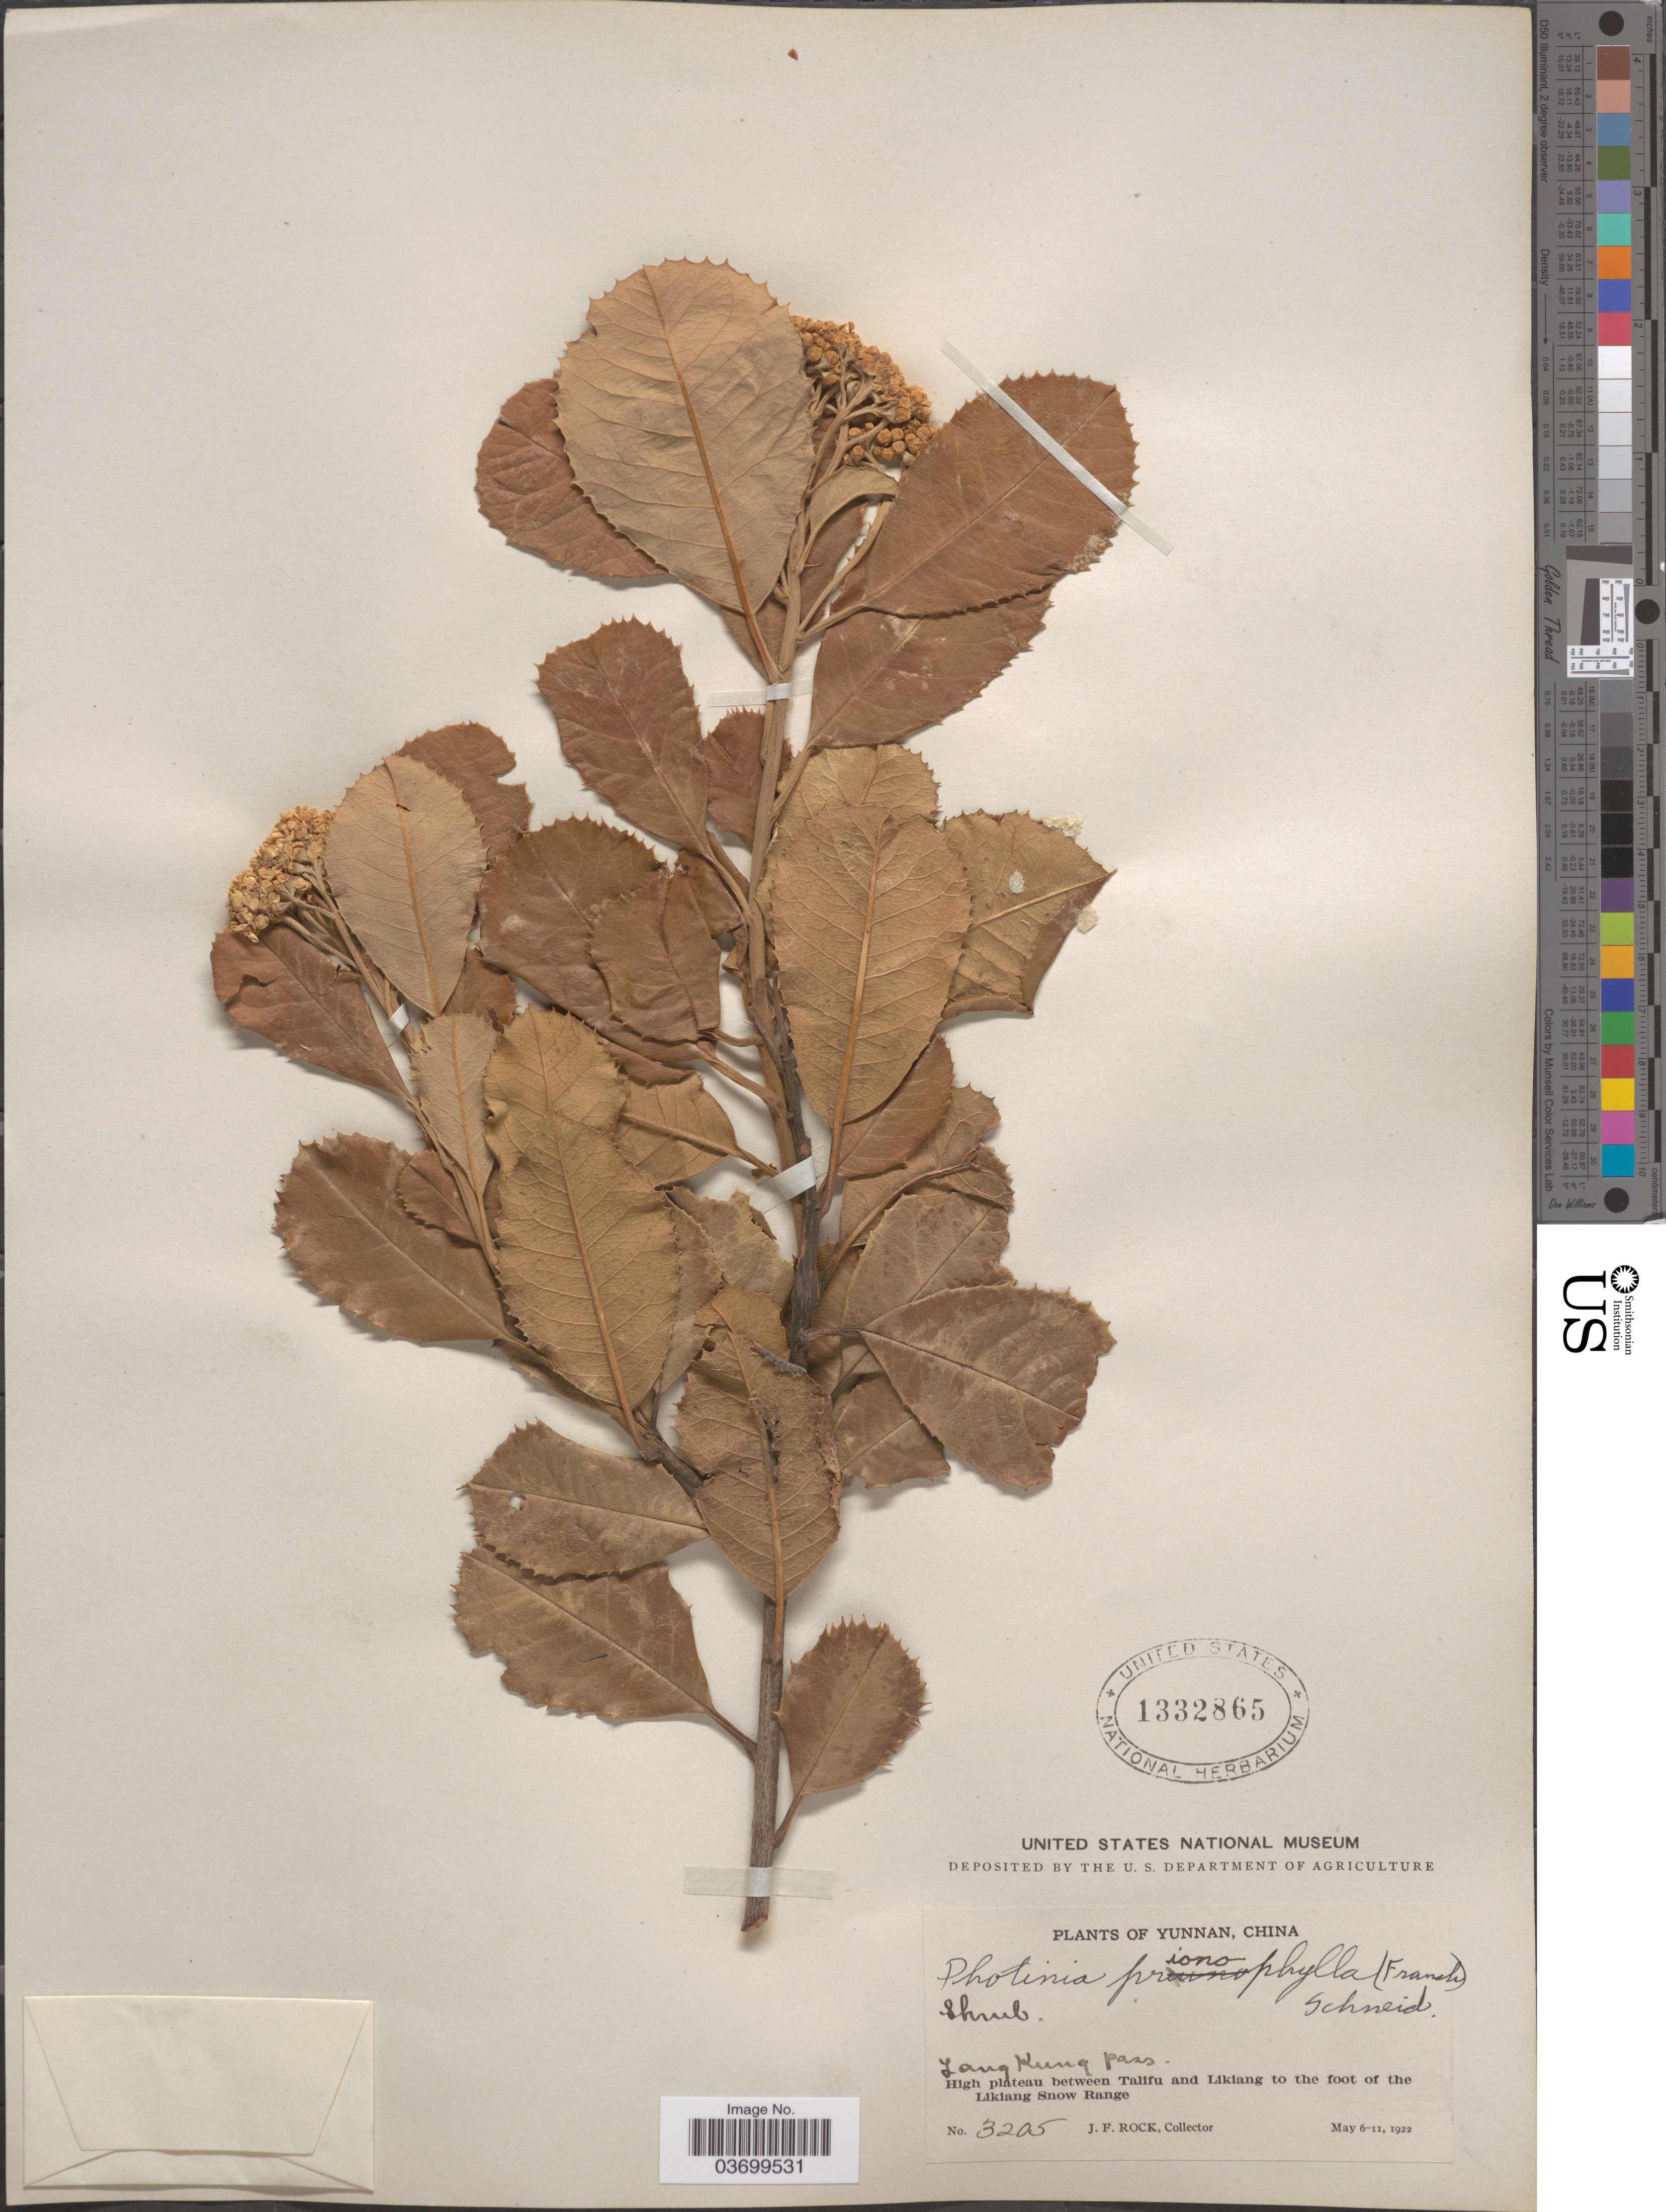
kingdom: Plantae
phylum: Tracheophyta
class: Magnoliopsida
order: Rosales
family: Rosaceae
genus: Photinia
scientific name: Photinia prionophylla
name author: (Franch.) C.K. Schneid.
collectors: J. Rock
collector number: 3205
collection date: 1922-05-06/1922-05-11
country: China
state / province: Yunnan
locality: Lang [interpreted] Kung Pass. High plateau between Talifu and Likiang to the foot of the Likiang Snow Range.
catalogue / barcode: US 1332865